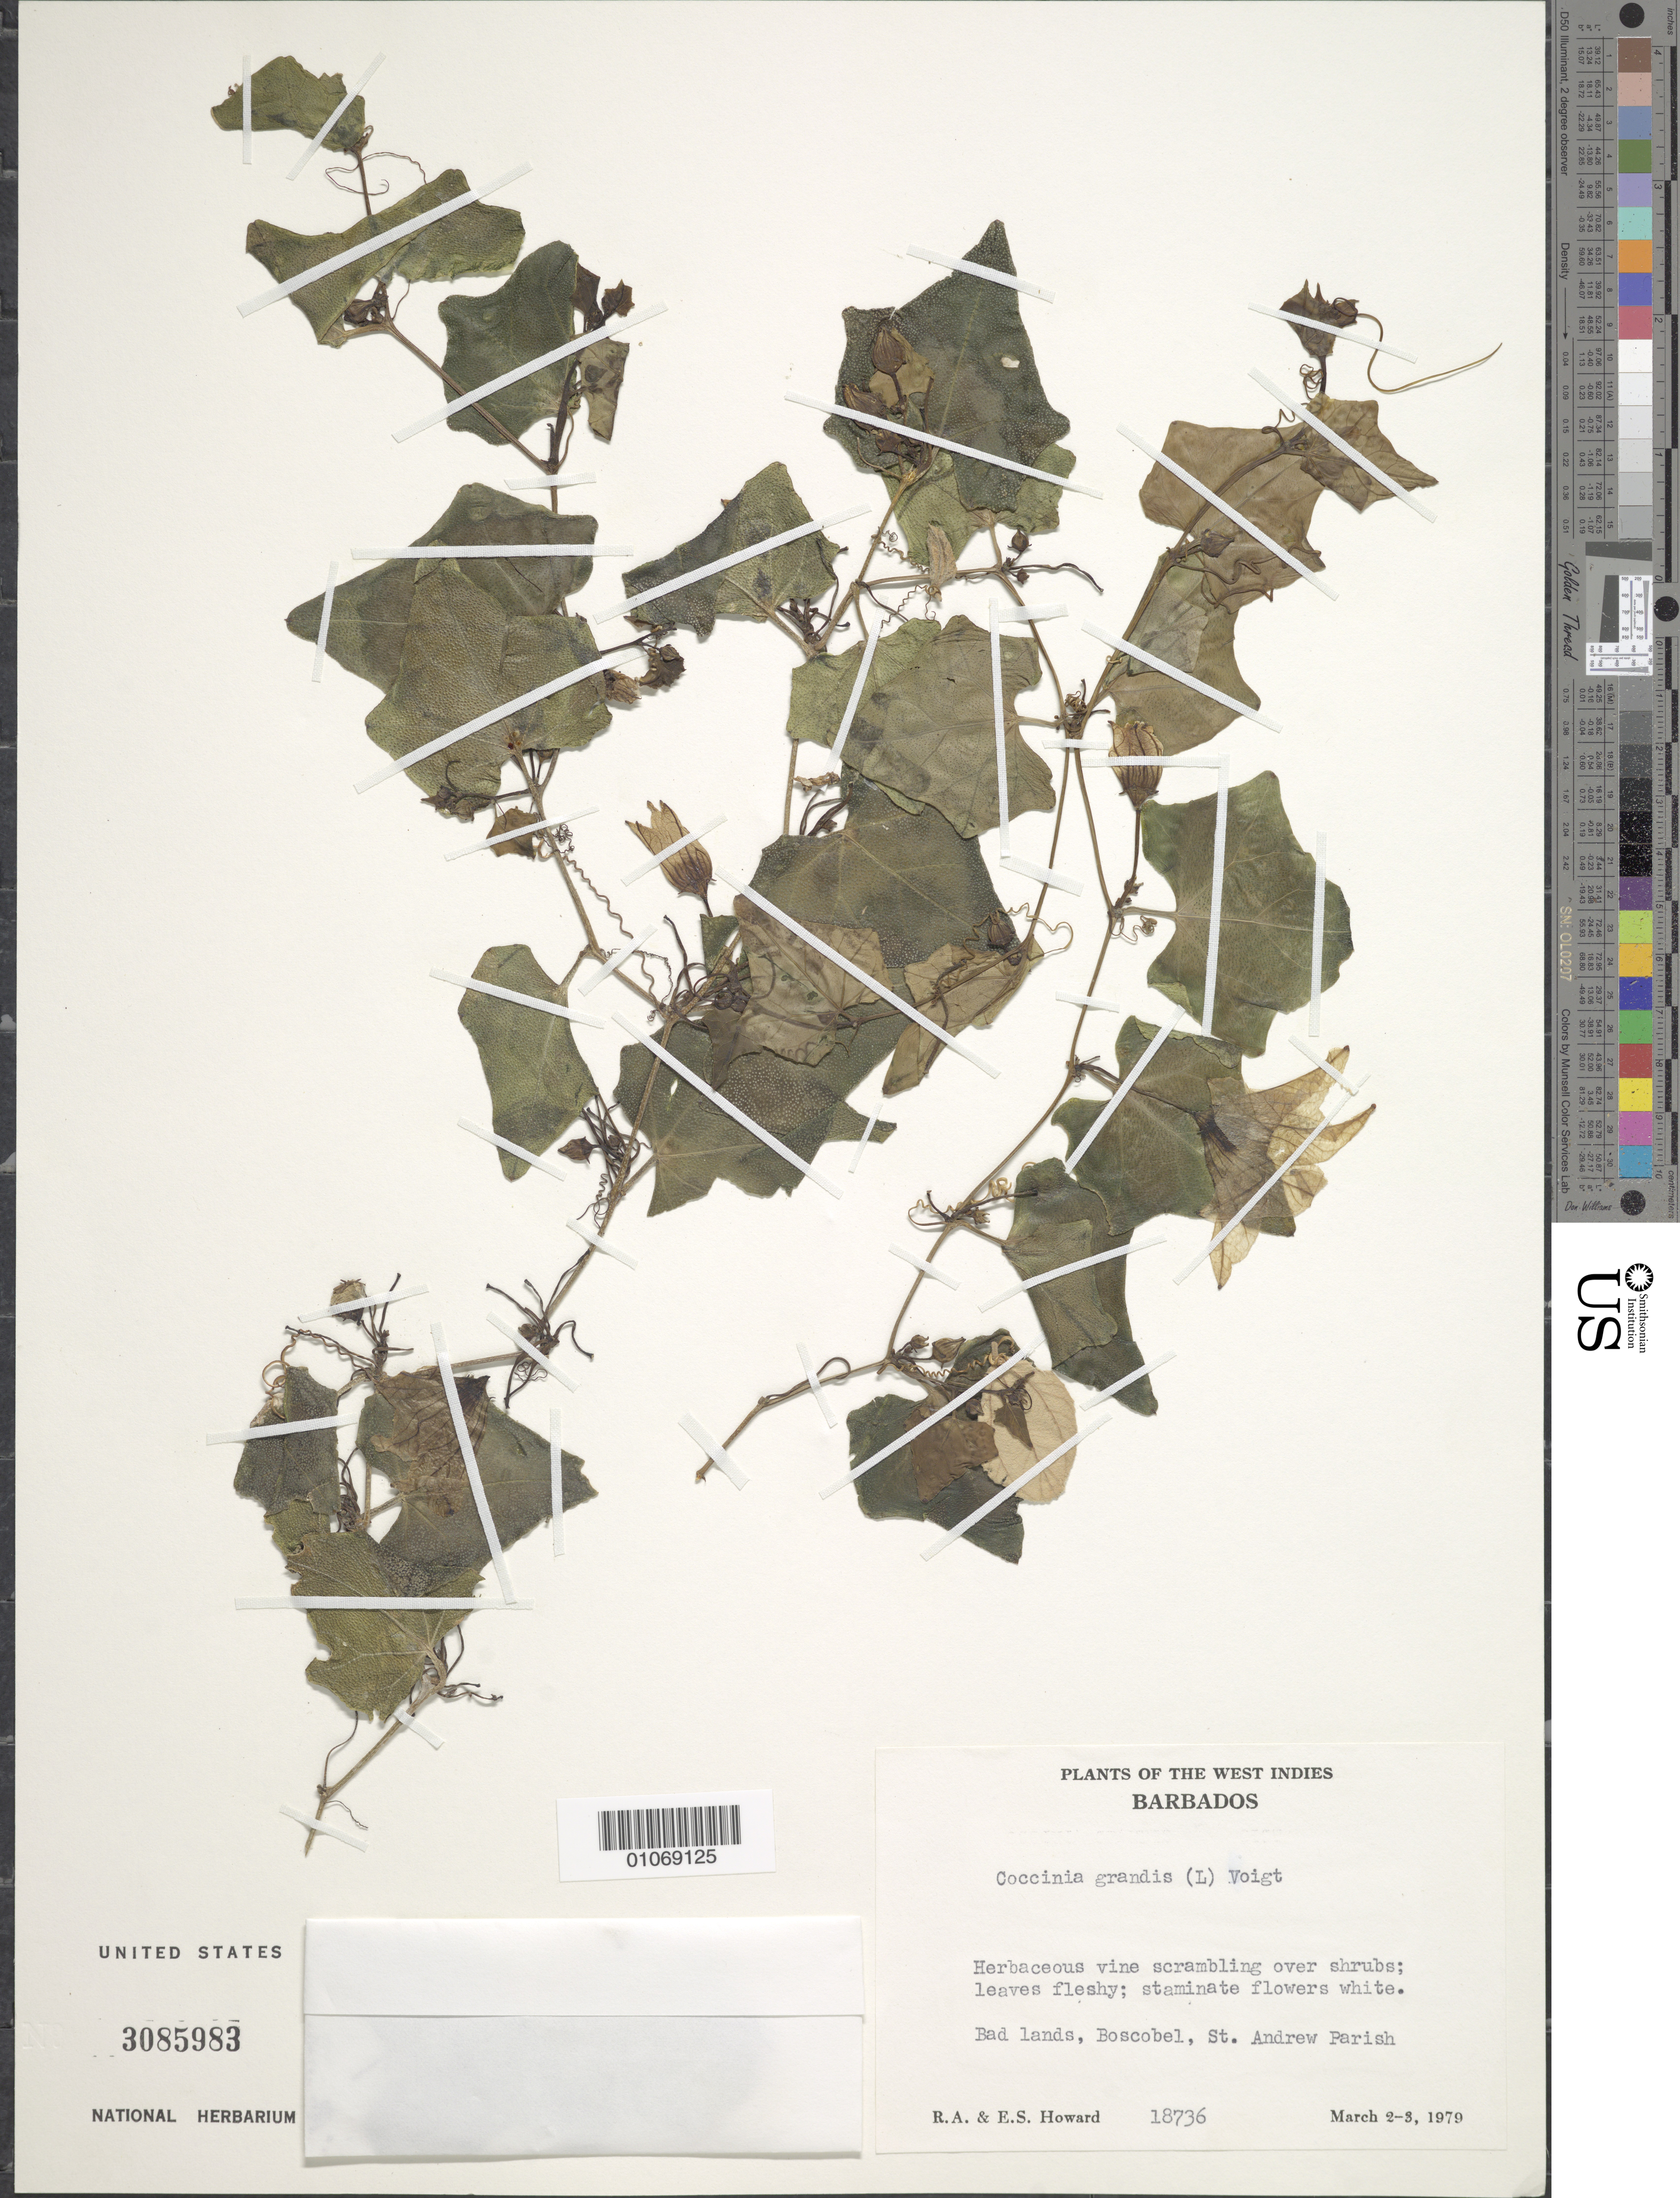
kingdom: Plantae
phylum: Tracheophyta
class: Magnoliopsida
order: Cucurbitales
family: Cucurbitaceae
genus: Coccinia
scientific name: Coccinia grandis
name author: (L.) Voigt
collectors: R. A. Howard & E. S. Howard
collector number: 18736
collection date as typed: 02 Mar 1979 to 03 Mar 1979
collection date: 1979-03-02/1979-03-03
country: Barbados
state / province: Saint Andrew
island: Barbados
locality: Bad lands, Boscobel.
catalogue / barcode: US 3085983